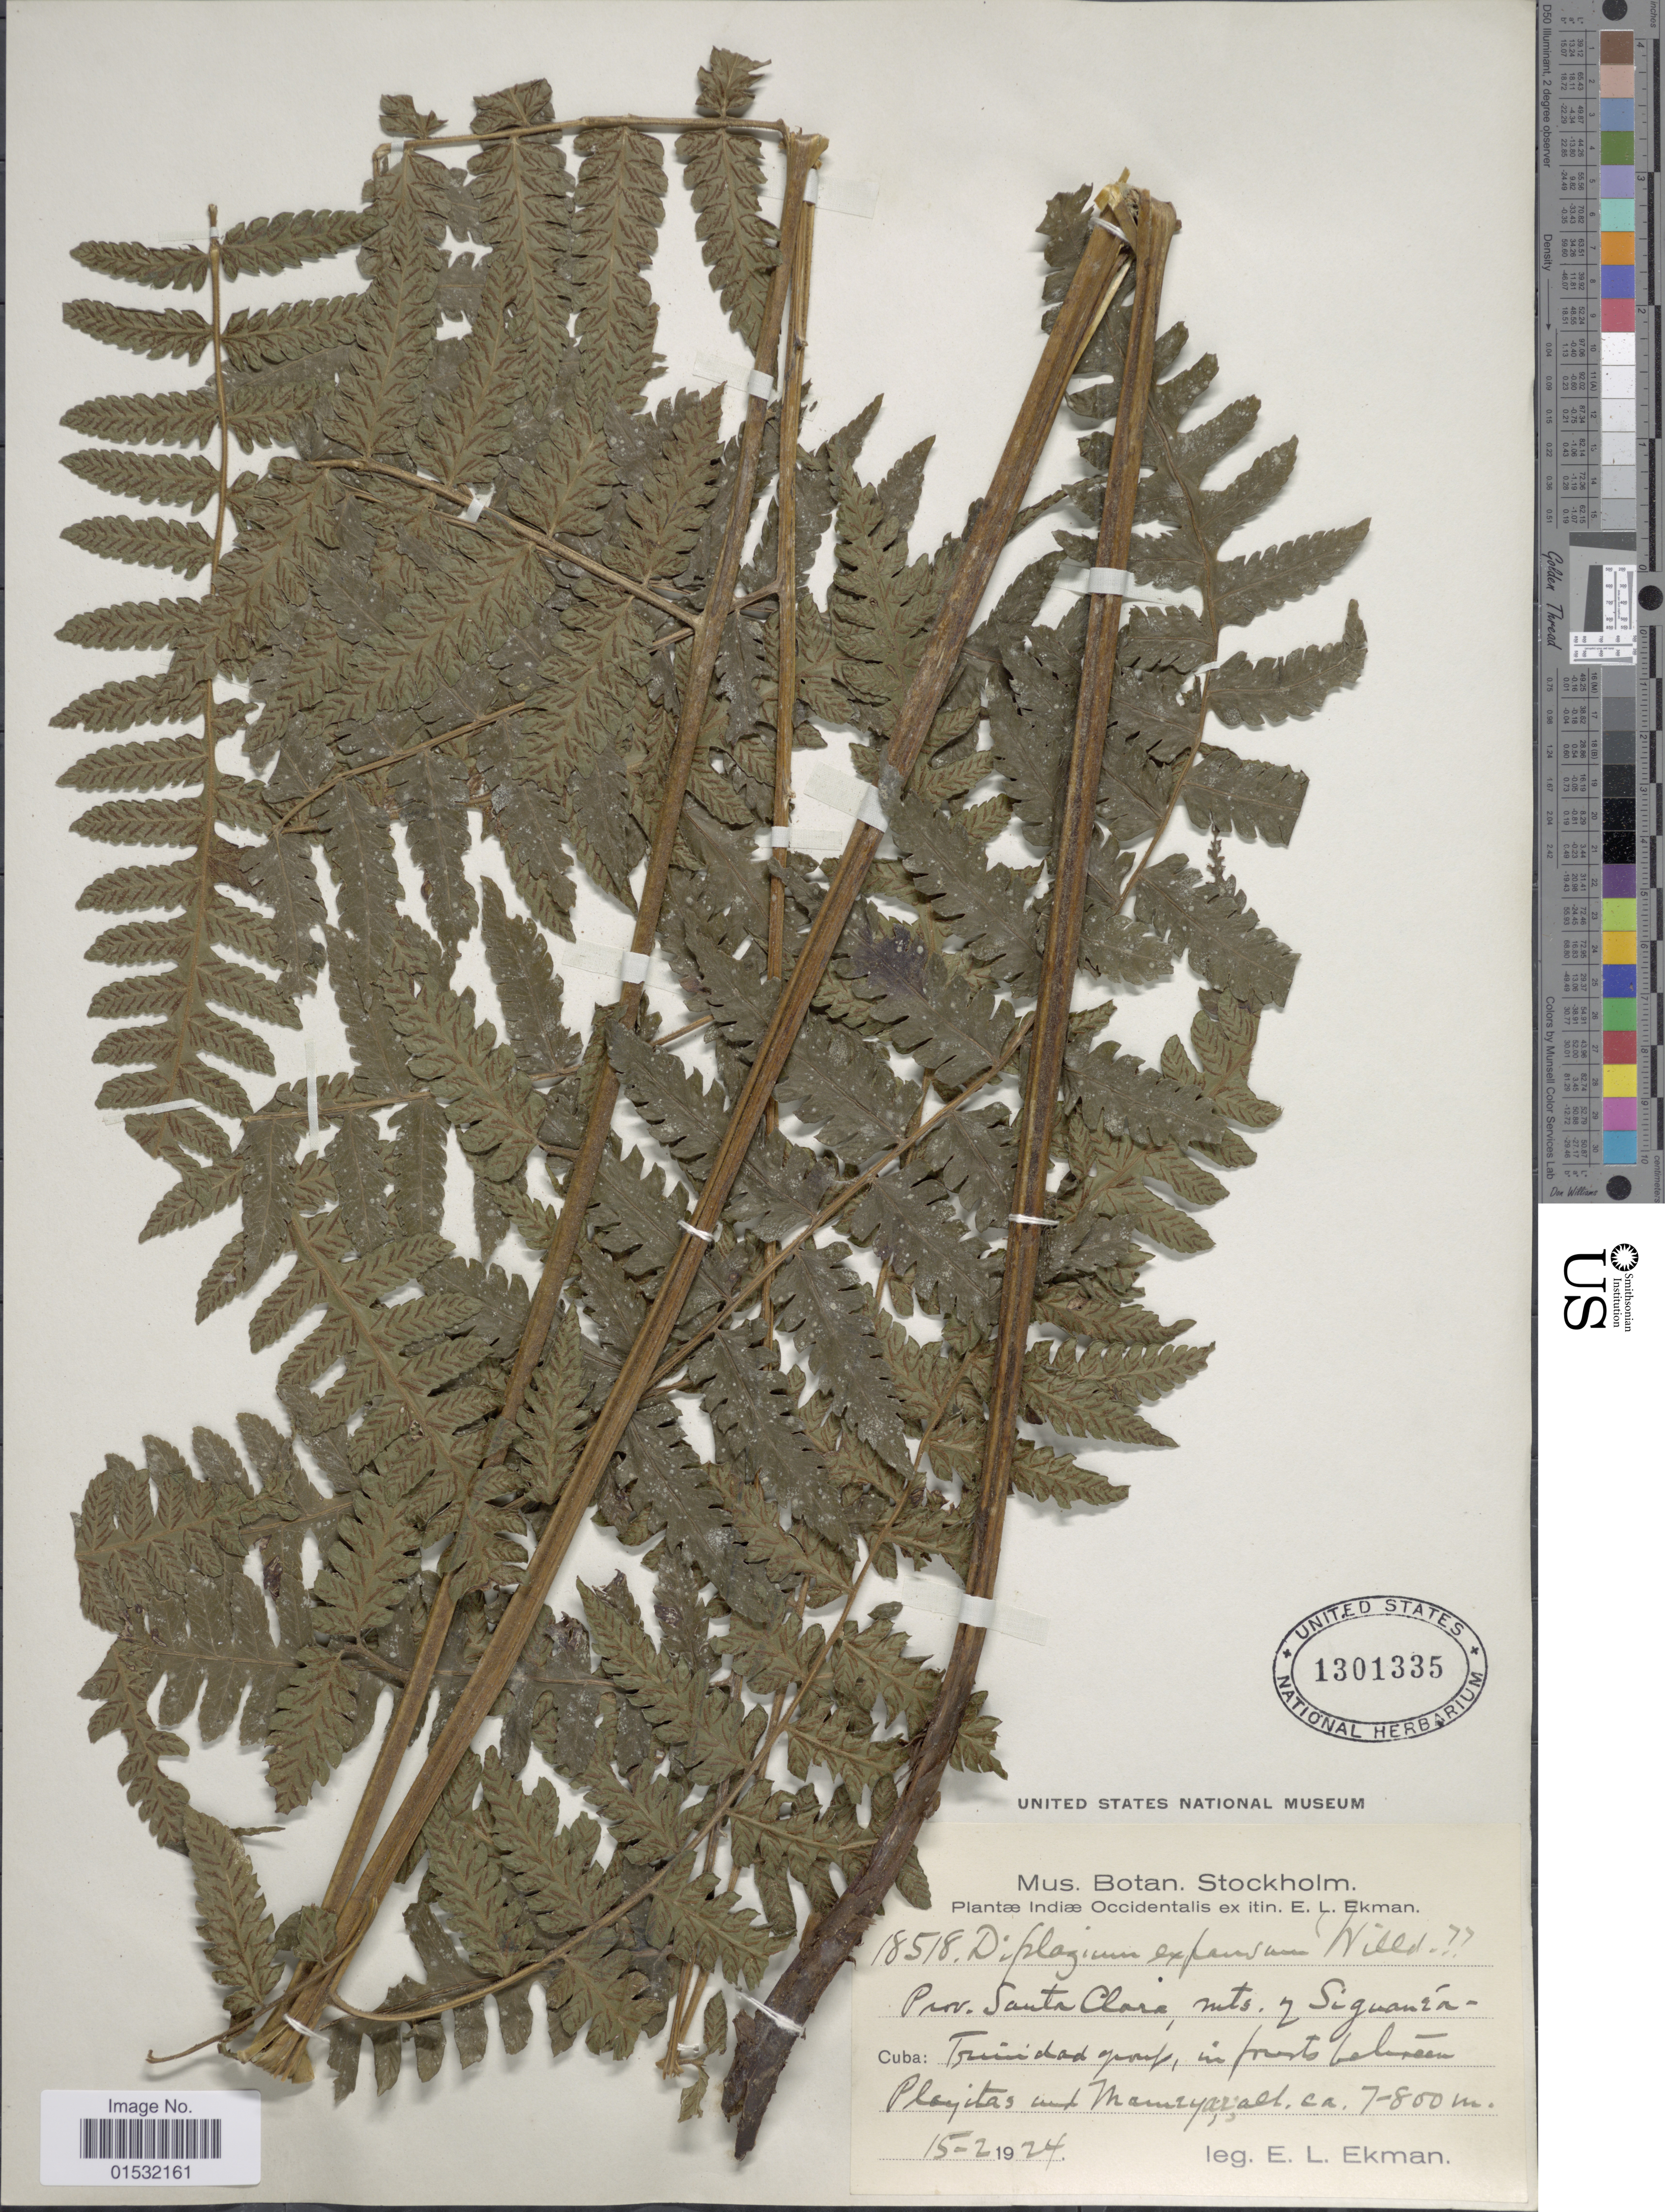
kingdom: Plantae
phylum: Tracheophyta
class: Polypodiopsida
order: Polypodiales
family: Athyriaceae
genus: Diplazium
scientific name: Diplazium fuertesii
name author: Brause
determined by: Sánchez, C.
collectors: E. L. Ekman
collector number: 18518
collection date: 1924-02-15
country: Cuba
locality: Prov. Santa Clara, mts. of Siguanéa. Trinidad group, in forests between Playitas and Mameyar.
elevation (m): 700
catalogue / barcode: US 1301335